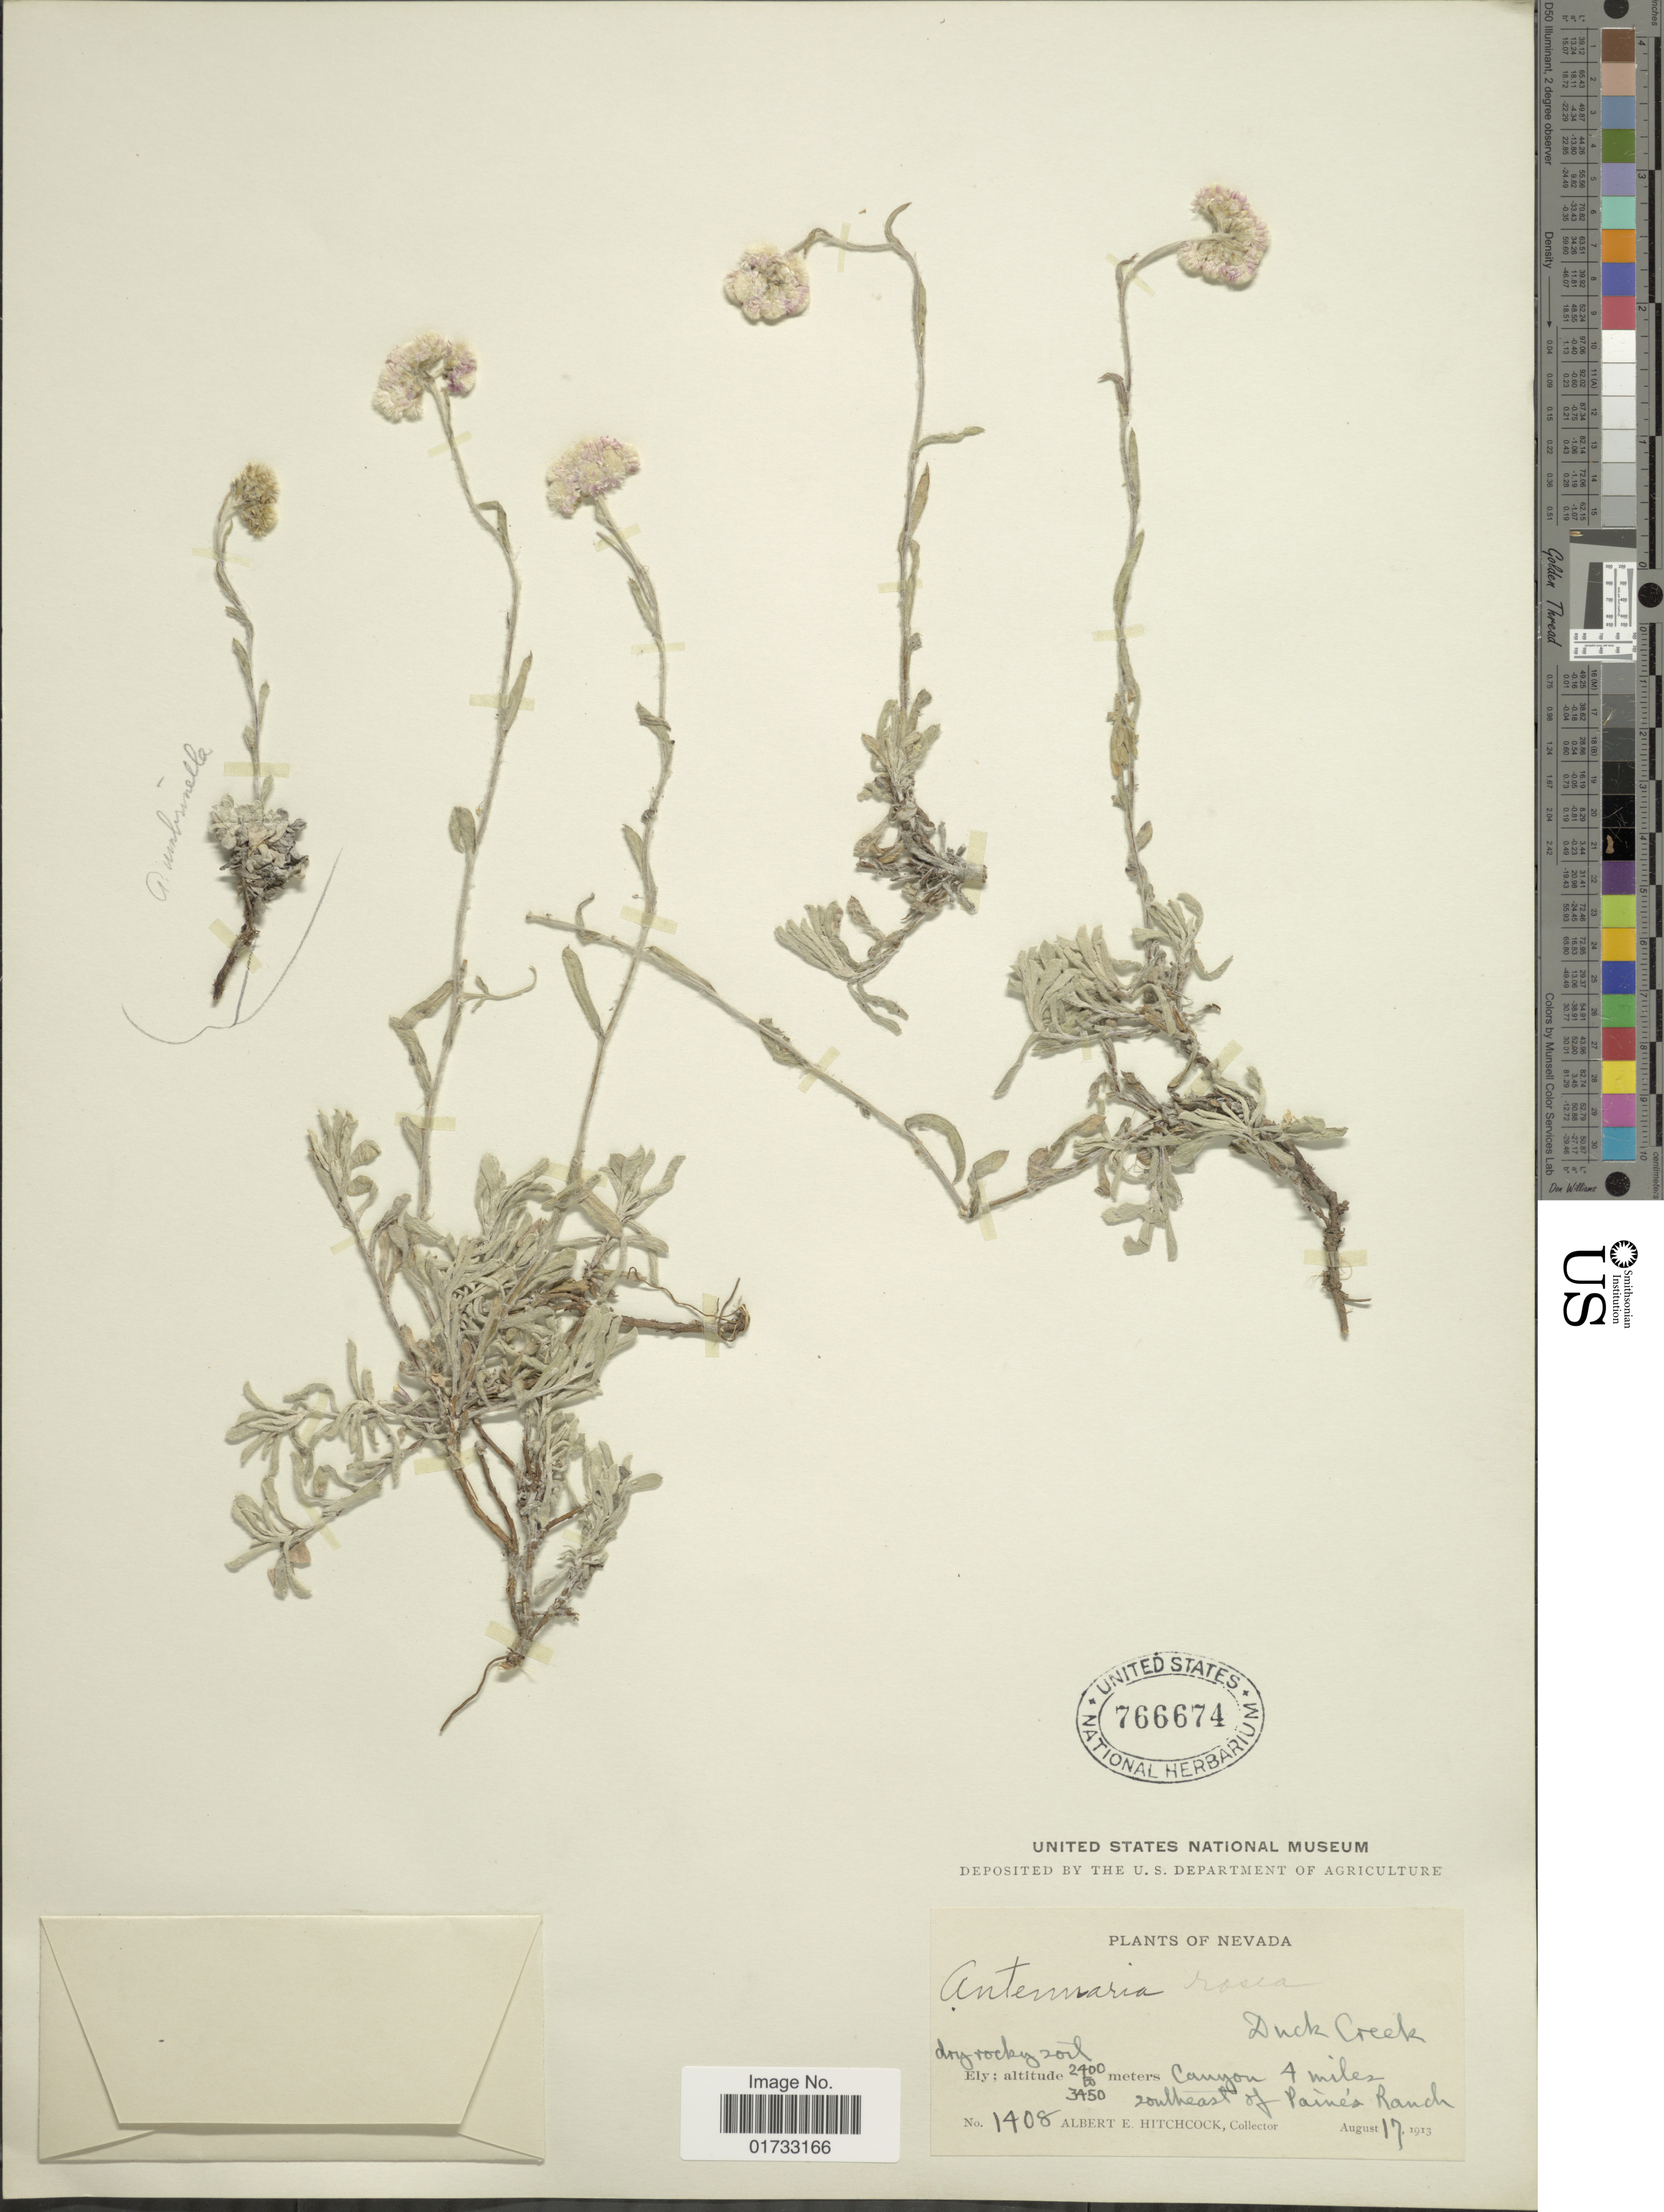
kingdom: Plantae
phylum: Tracheophyta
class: Magnoliopsida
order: Asterales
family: Asteraceae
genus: Antennaria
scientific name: Antennaria rosea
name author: Greene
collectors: A. Hitchcock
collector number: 1408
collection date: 1913-08-17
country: United States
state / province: Nevada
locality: Dry rocky soil, Duck Creek, Ely, Canyon 4 miles southeast of Paine's Ranch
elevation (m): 2400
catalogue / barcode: US 766674